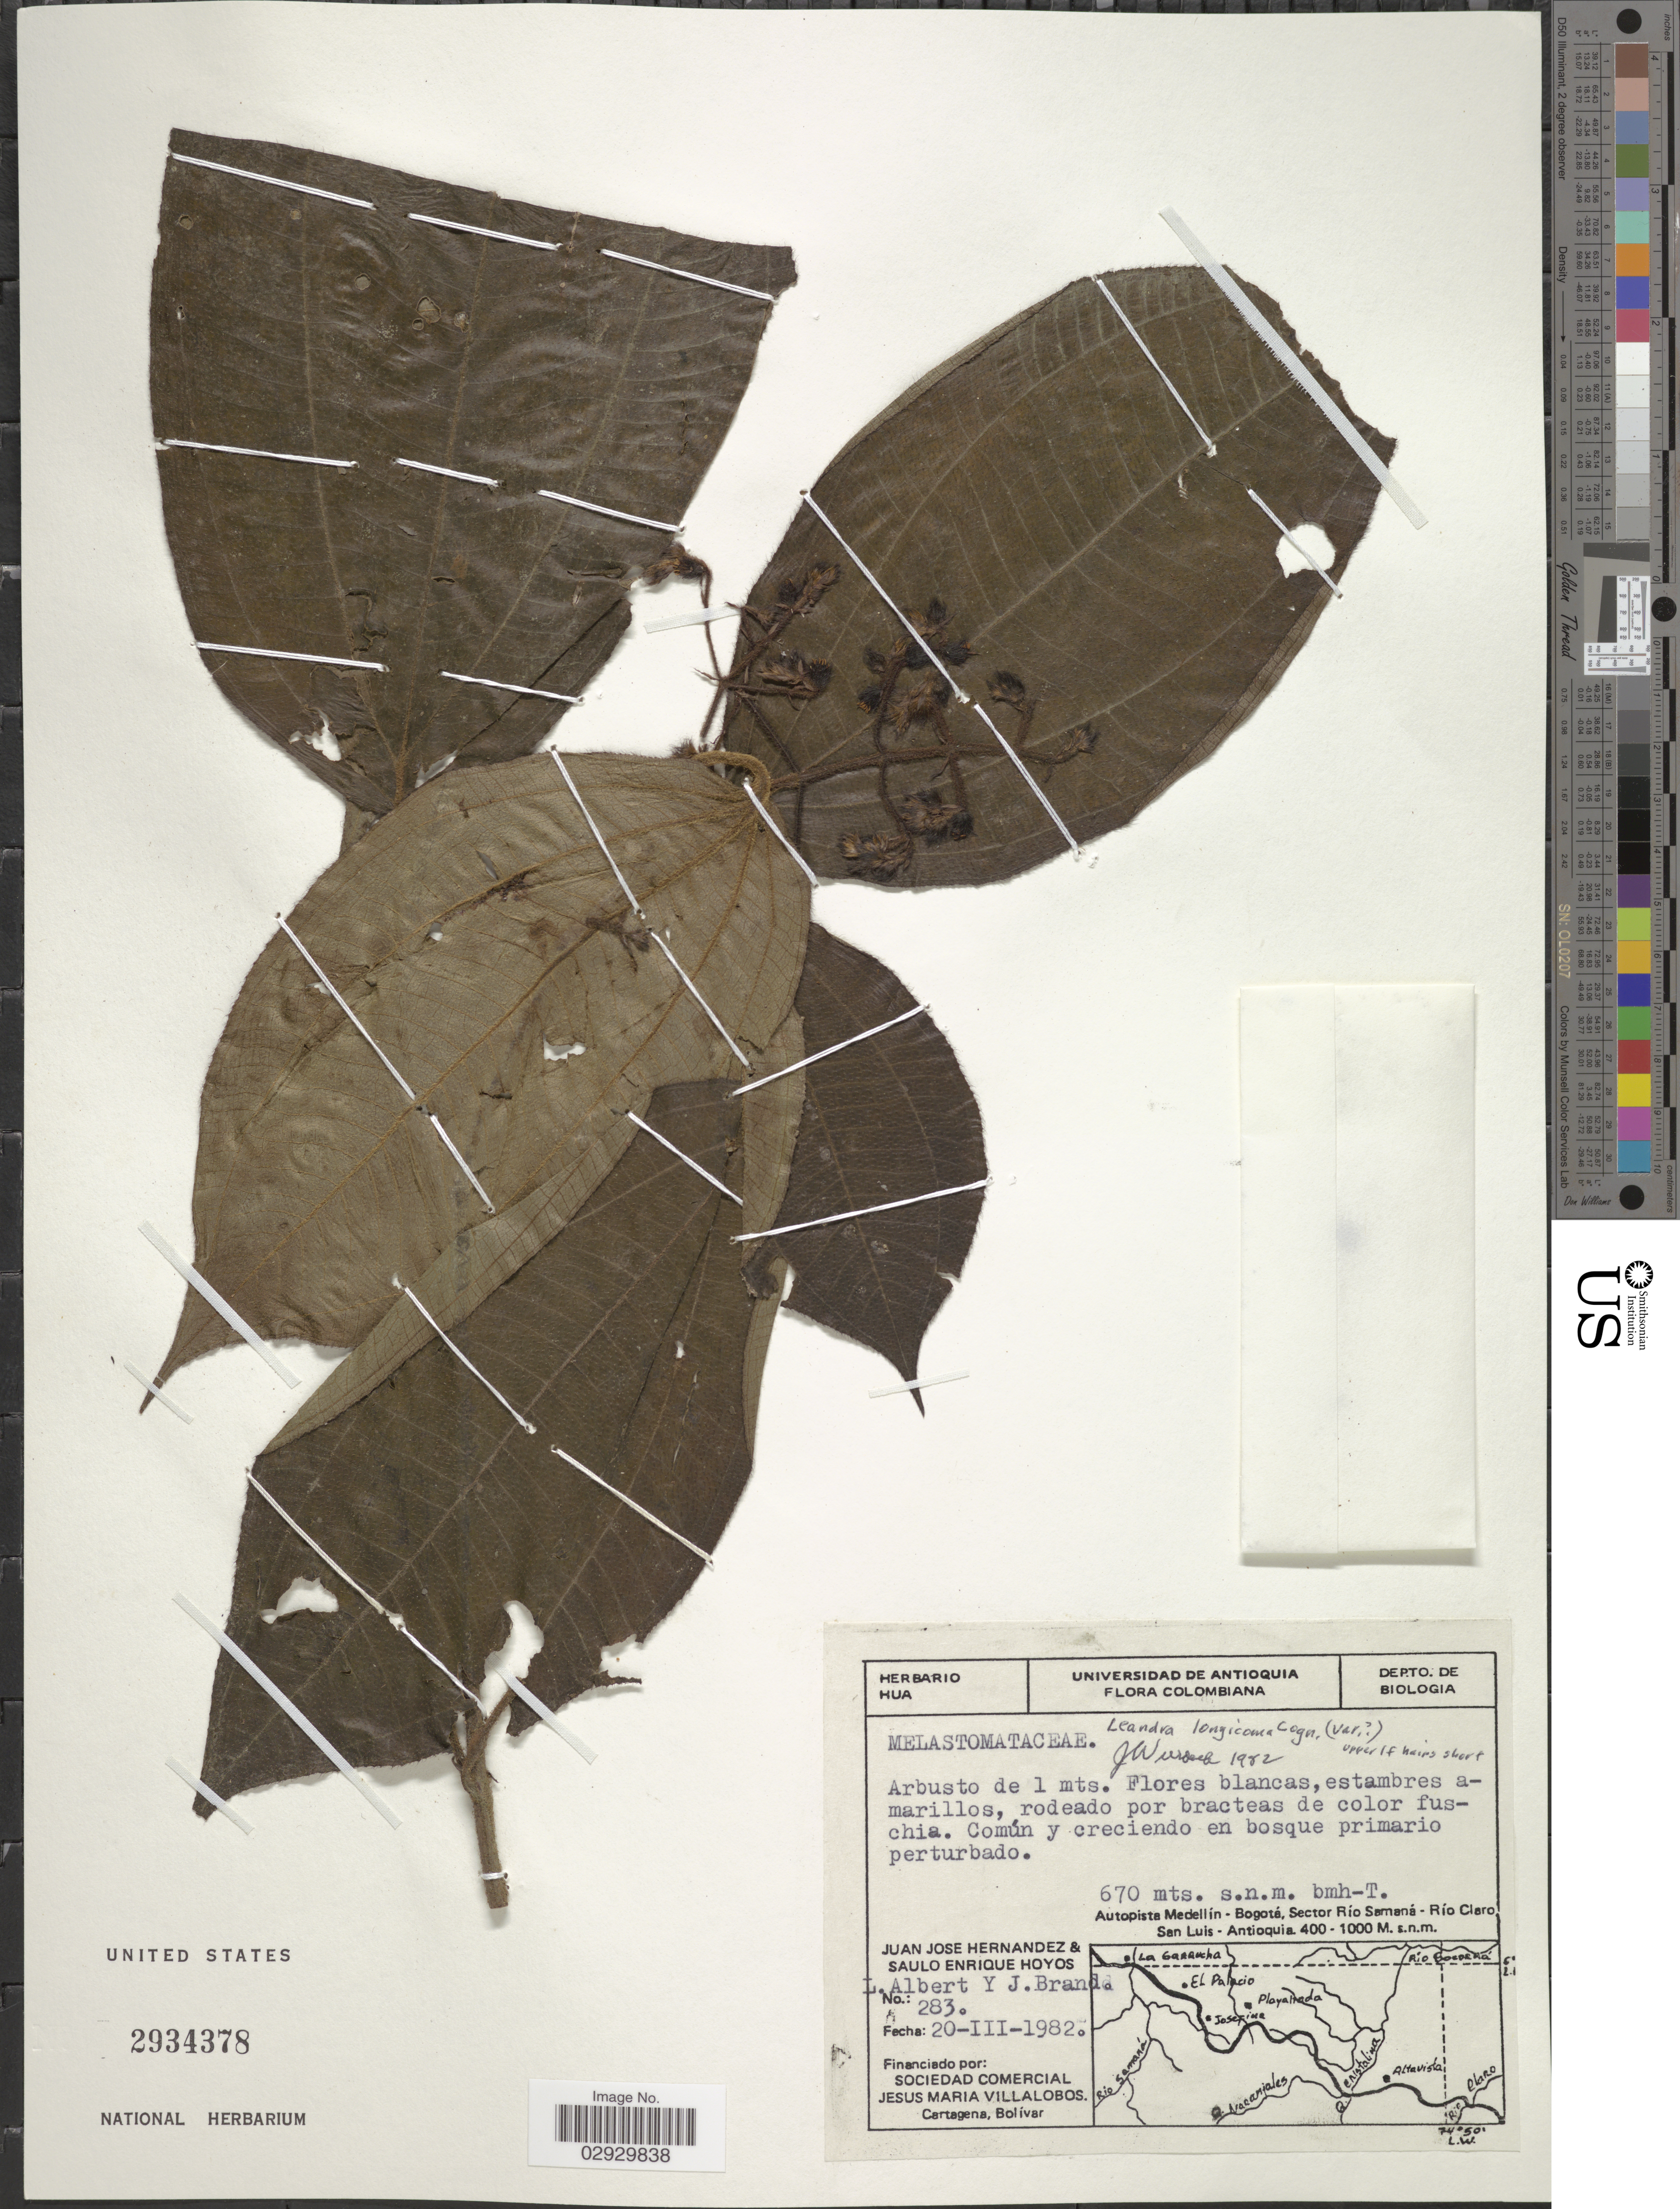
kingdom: Plantae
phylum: Tracheophyta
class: Magnoliopsida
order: Myrtales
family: Melastomataceae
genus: Leandra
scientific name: Leandra longicoma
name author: Cogn.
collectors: J. J. Hernandez, S. E. Hoyos, L. Albert & J. Brand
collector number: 283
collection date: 1982-03-20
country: Colombia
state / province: Antioquia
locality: Autopista Medellín - Bogotá Sector Río Samaná - Río Claro, San Luis.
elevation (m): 670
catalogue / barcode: US 2934378